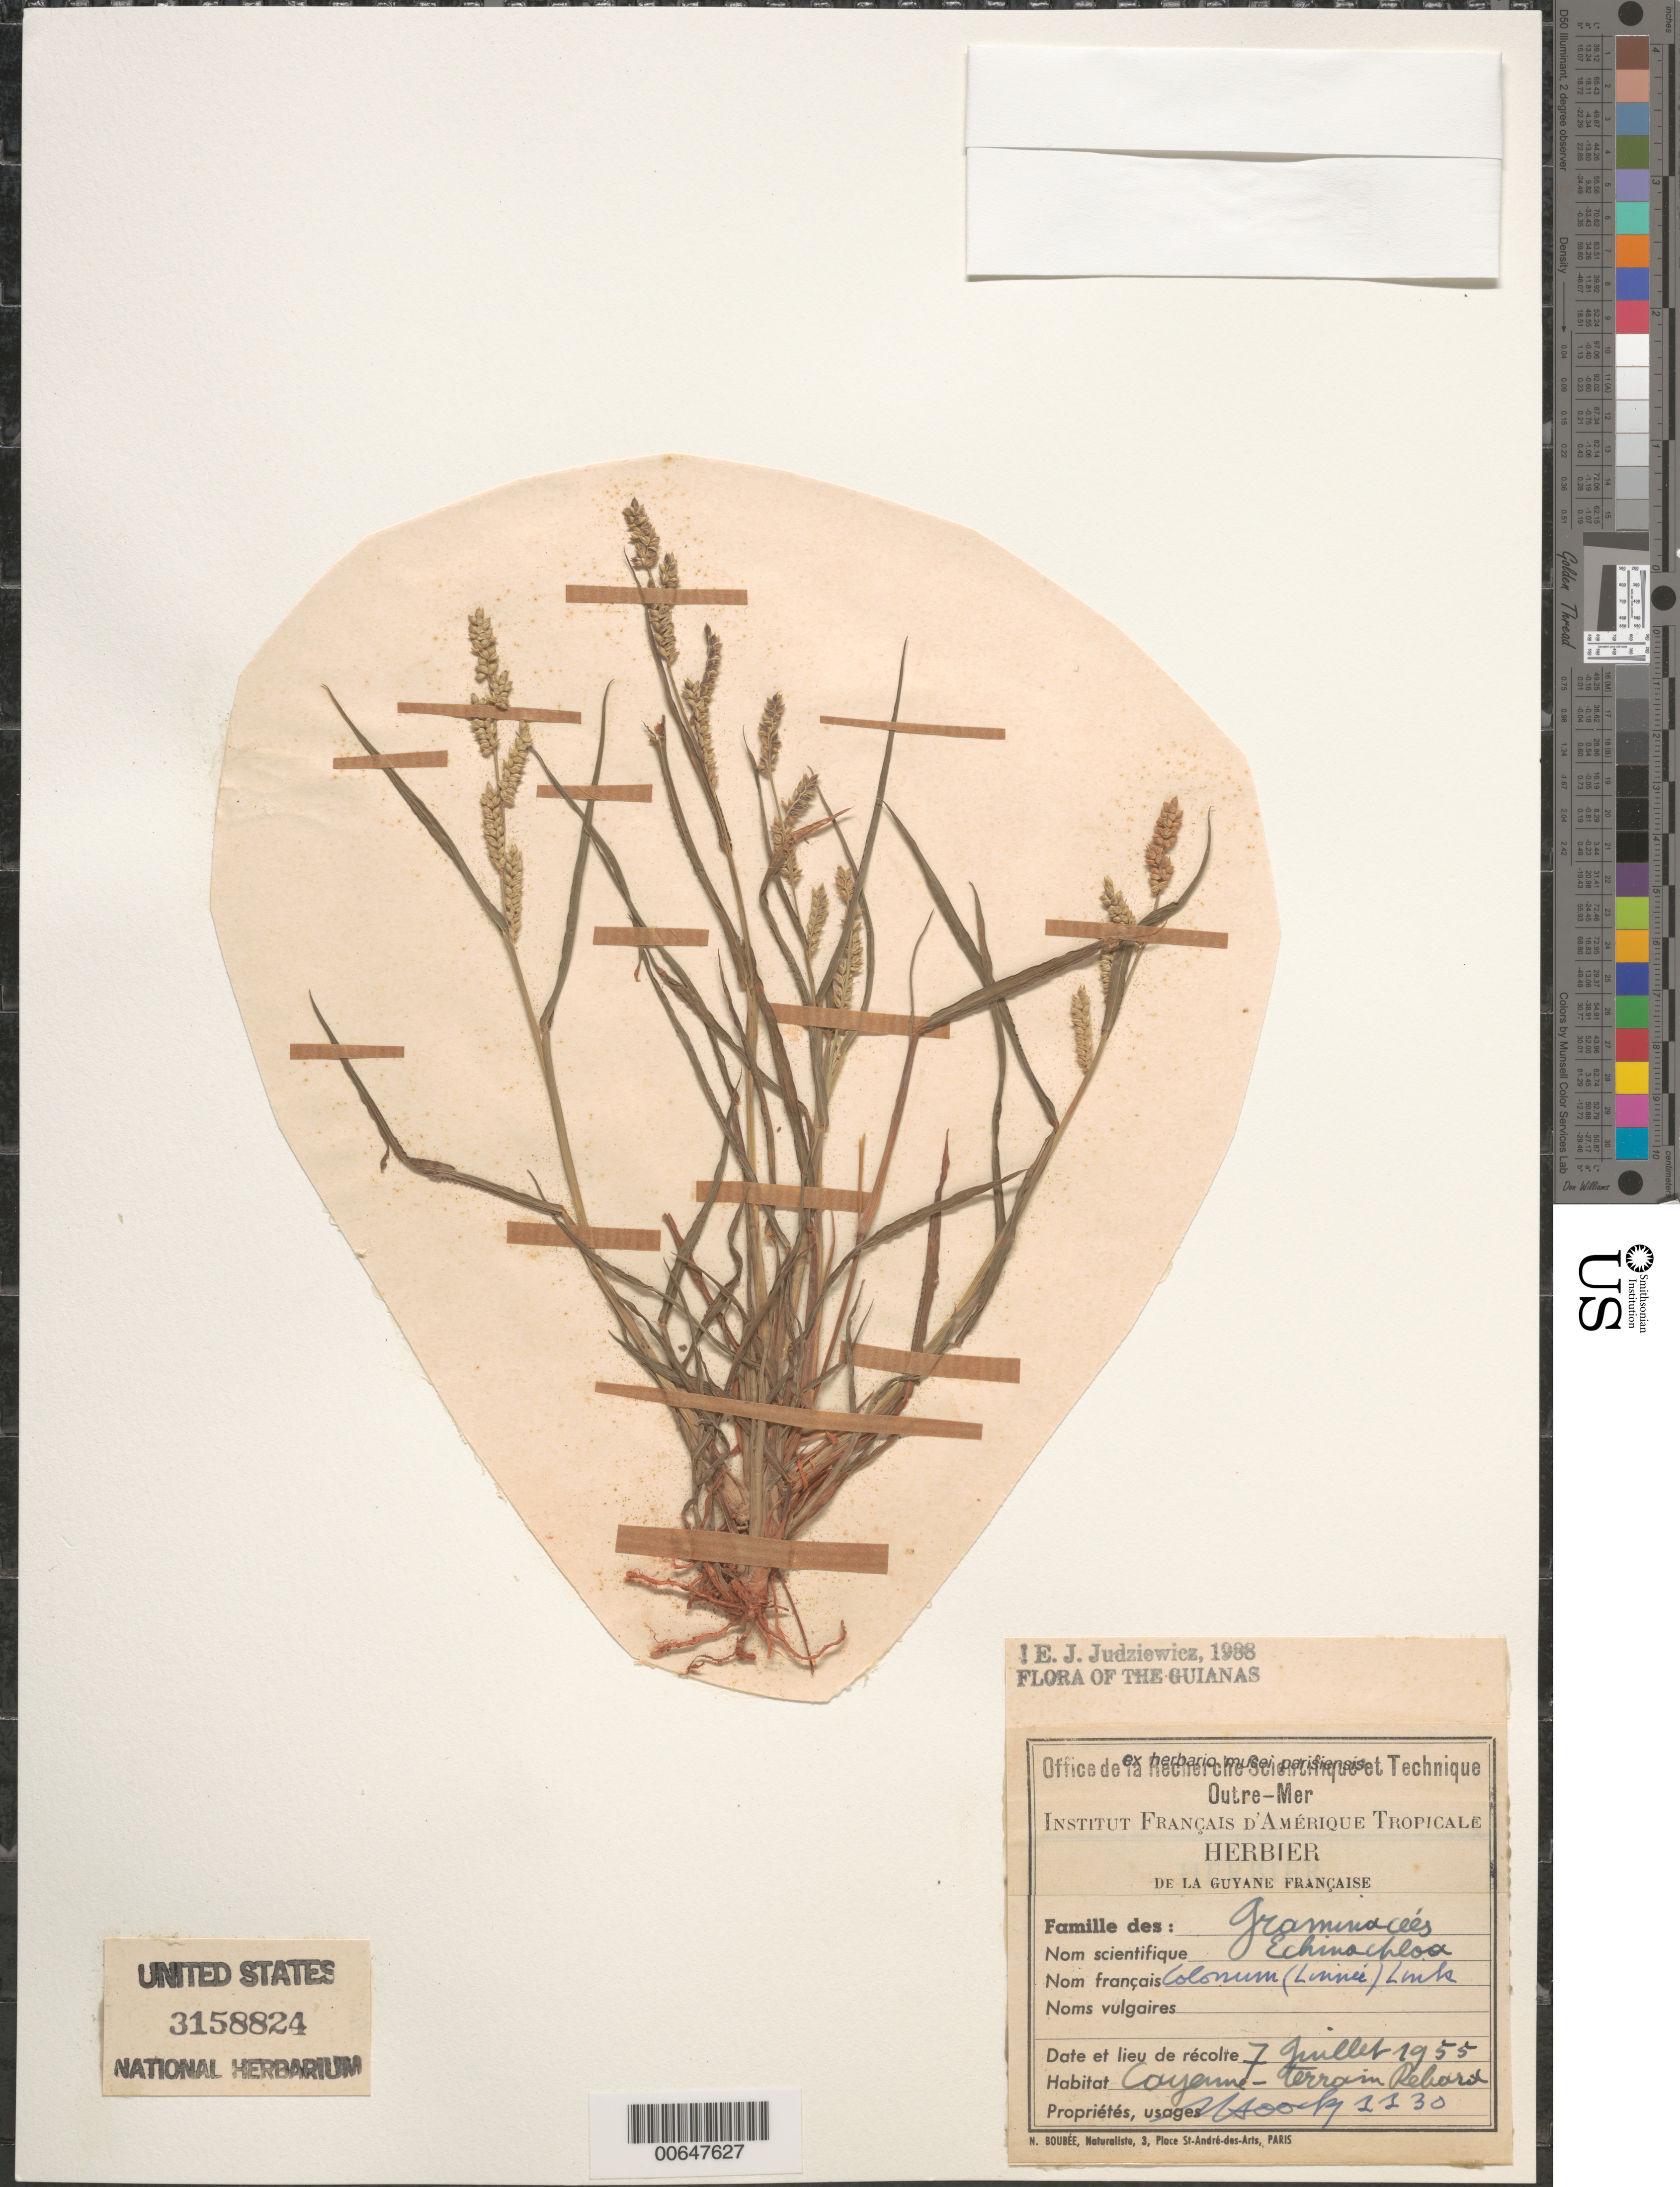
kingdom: Plantae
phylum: Tracheophyta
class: Liliopsida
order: Poales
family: Poaceae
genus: Echinochloa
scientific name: Echinochloa colona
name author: (L.) Link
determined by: Judziewicz, E. J.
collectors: J. Hoock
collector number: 1130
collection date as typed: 7-Jul-55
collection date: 1955-07-07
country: French Guiana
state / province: Cayenne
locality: Cayenne, terrain Rebord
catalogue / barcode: US 3158824